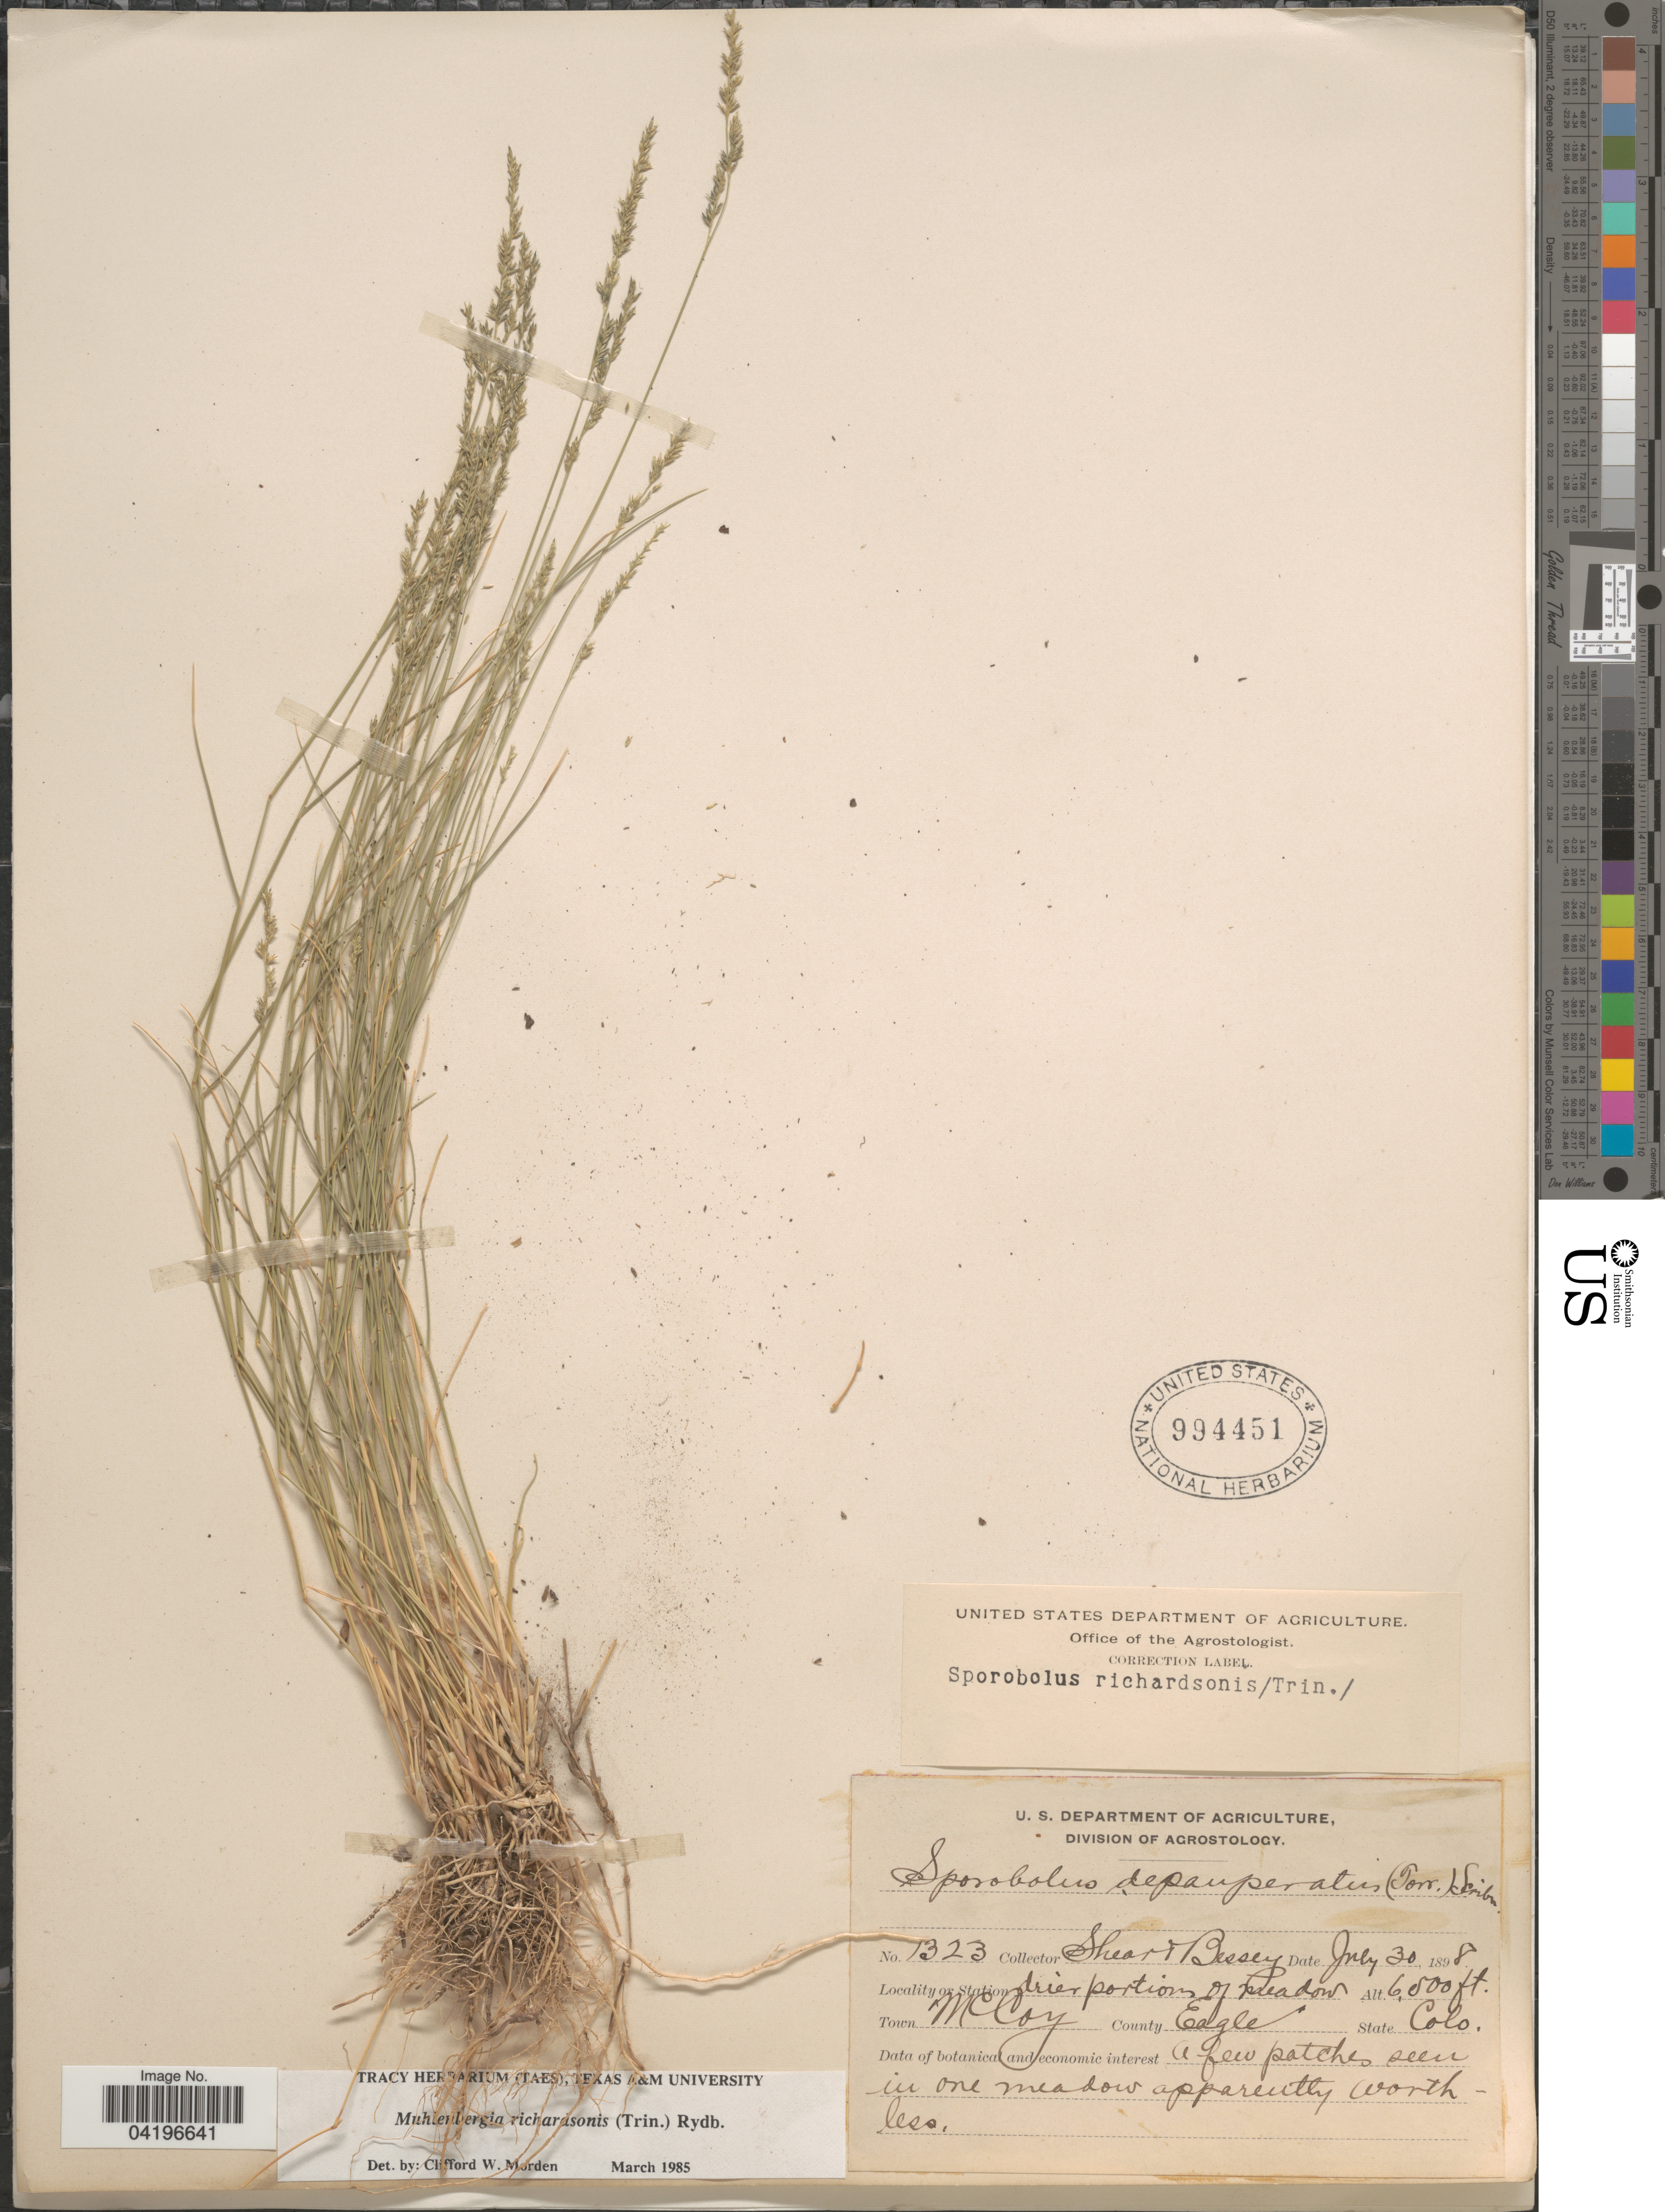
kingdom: Plantae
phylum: Tracheophyta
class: Liliopsida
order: Poales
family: Poaceae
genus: Muhlenbergia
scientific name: Muhlenbergia richardsonis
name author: (Trin.) Rydb.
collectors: -- Shear & -. Bessey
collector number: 1323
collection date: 1898-07-30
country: United States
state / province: Colorado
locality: Town McCoy. County Eagle.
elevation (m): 1981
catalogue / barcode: US 994451